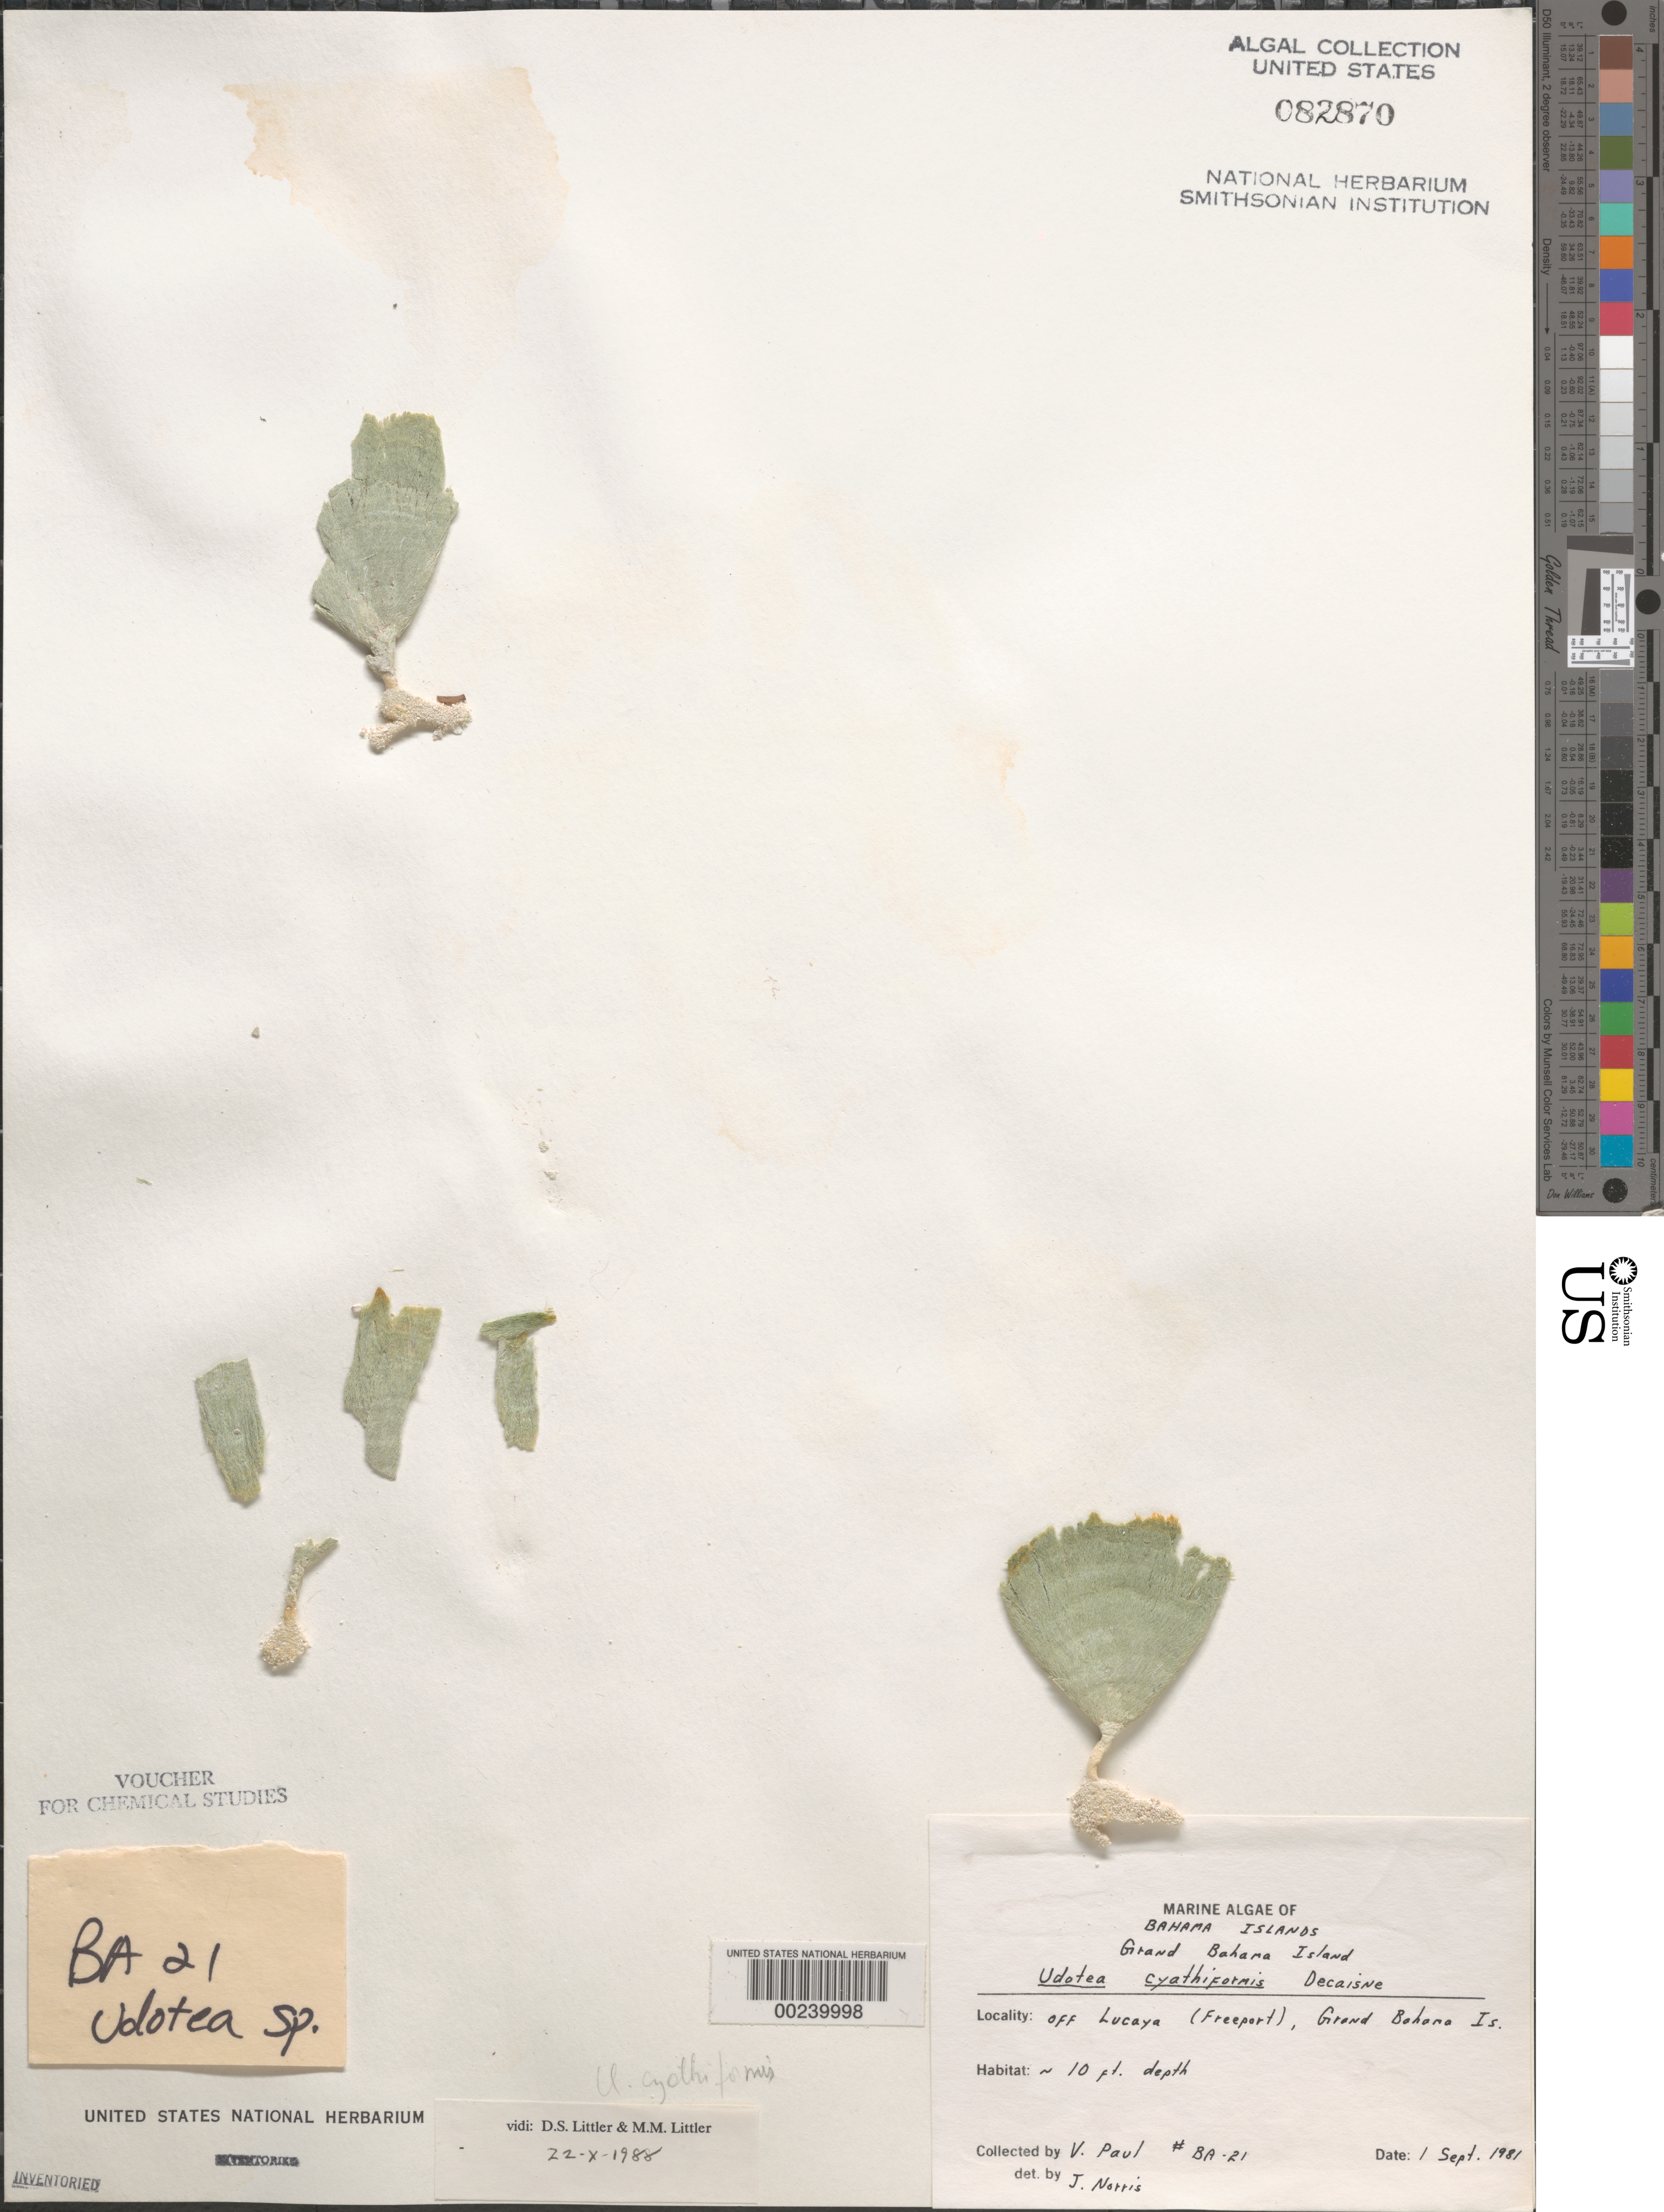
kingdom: Plantae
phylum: Chlorophyta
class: Ulvophyceae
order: Bryopsidales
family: Udoteaceae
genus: Udotea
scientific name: Udotea cyathiformis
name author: Decne.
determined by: Norris, James N.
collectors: V. Paul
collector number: Ba-21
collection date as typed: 01 Sep 1981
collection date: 1981-09-01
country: Bahamas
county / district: Grand Bahama District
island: Grand Bahama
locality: Off Lucaya (Freeport)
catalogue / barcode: US 82870